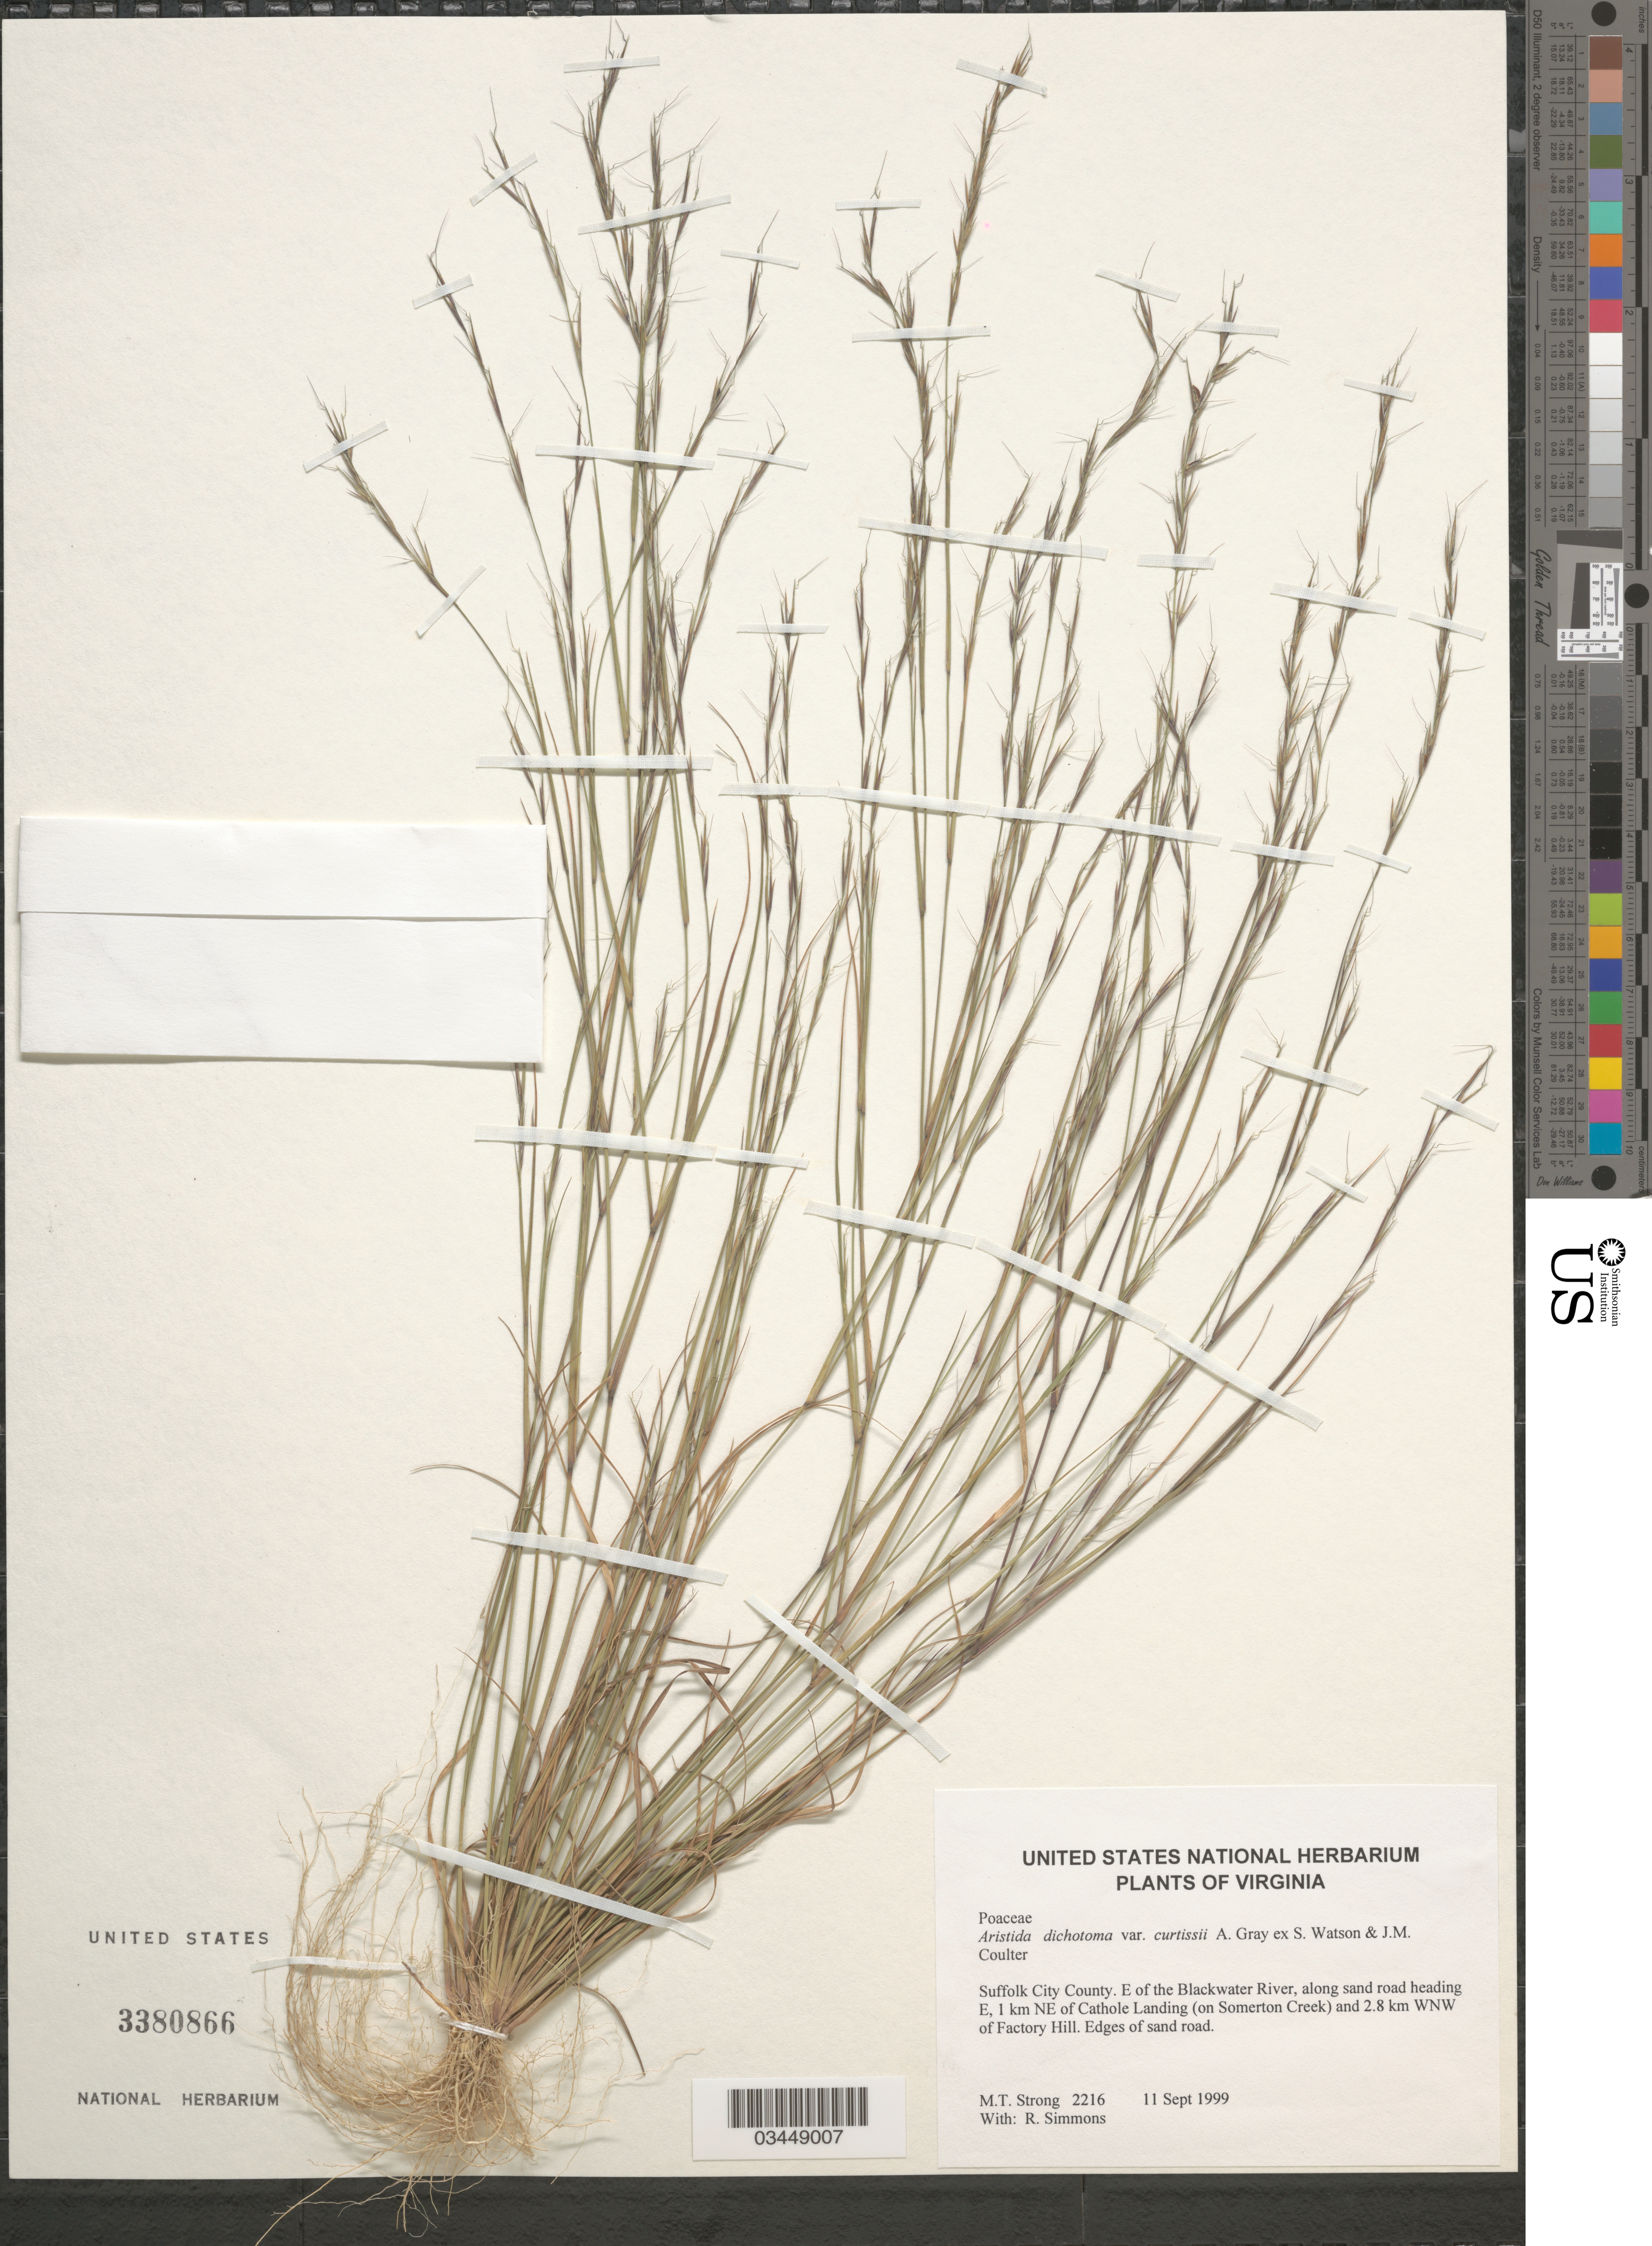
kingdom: Plantae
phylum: Tracheophyta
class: Liliopsida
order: Poales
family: Poaceae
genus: Aristida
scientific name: Aristida dichotoma var. curtisii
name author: A. Gray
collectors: M. T. Strong & R. Simmons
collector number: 2216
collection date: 1999-09-11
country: United States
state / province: Virginia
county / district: City of Suffolk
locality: Suffolk City County. E of the Blackwater River, along sand road heading E, 1 km NE of Cathole Landing (on Somerton Creek) and 2.8 km WNW of Factory Hill.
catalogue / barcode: US 3380866